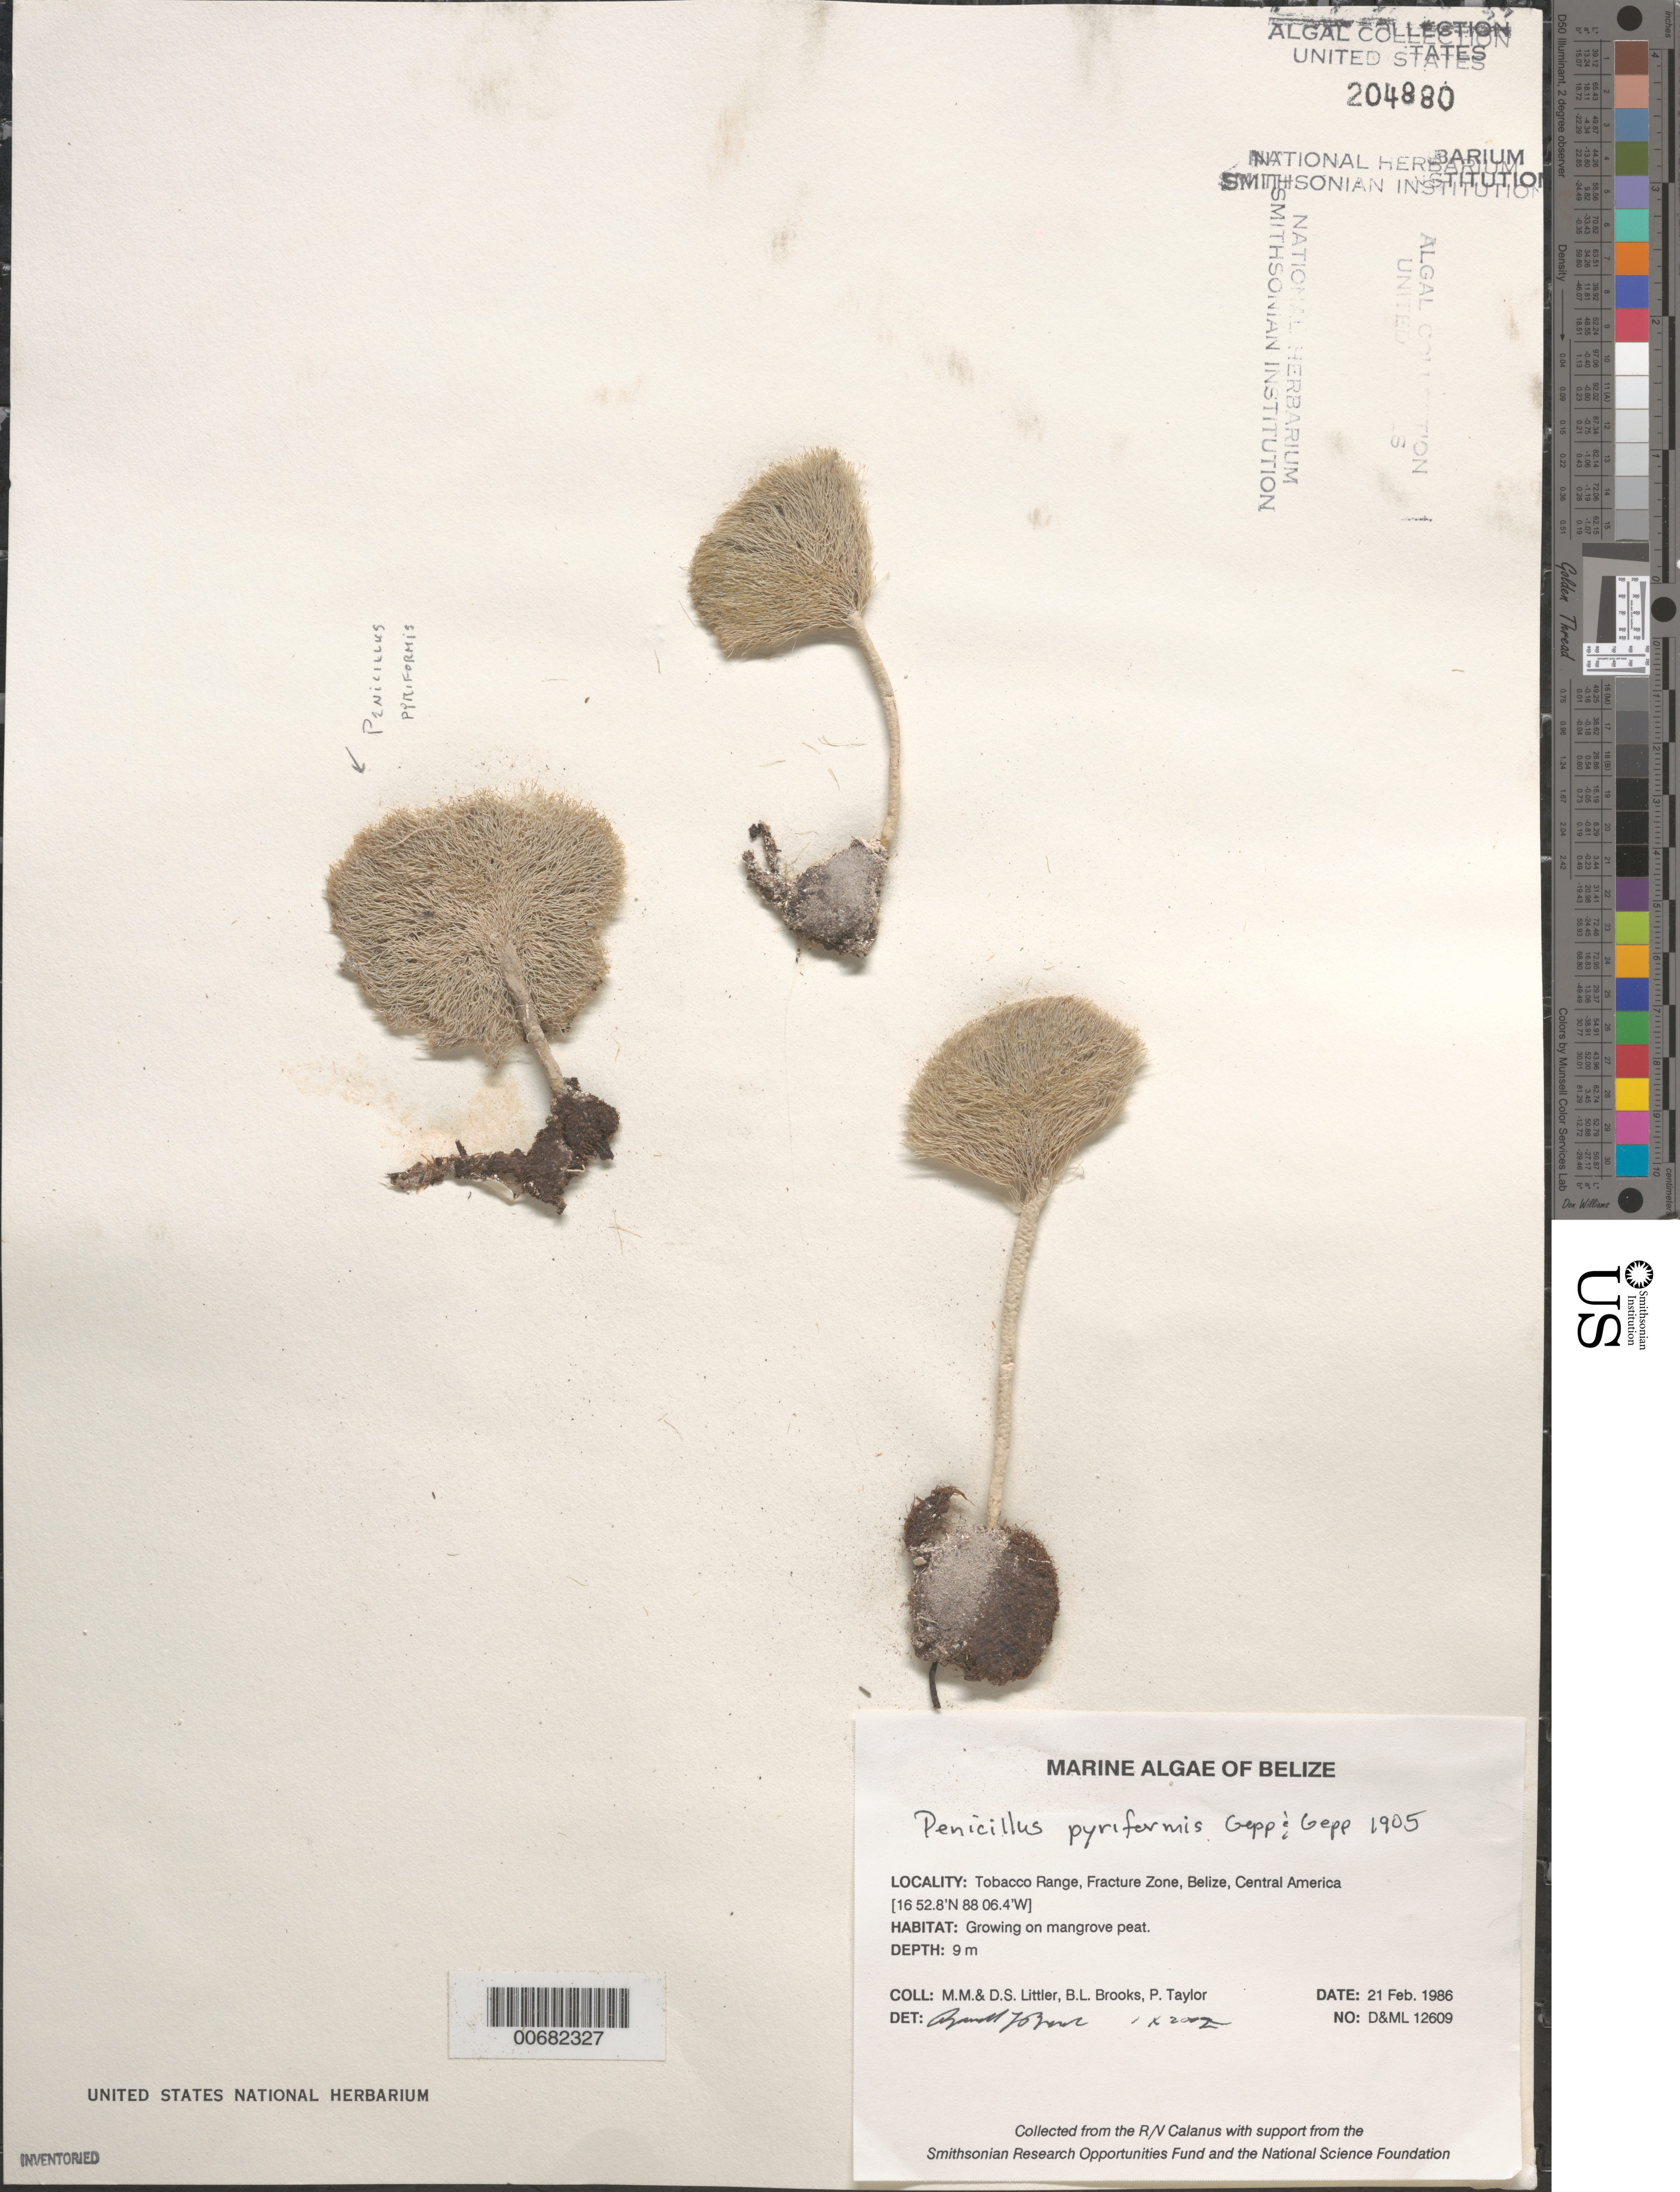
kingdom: Plantae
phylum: Chlorophyta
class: Ulvophyceae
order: Bryopsidales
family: Udoteaceae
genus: Penicillus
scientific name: Penicillus pyriformis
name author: A. Gepp & E. Gepp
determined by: Brooks, B. L., (BOT), Smithsonian Institution - National Museum of Natural History (UNITED STATES)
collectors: M. M. Littler, D. S. Littler, B. Brooks & P. R. Taylor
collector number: D&ML 12609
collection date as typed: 21 Feb 1986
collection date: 1986-02-21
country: Belize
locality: Tobacco Range, Fracture Zone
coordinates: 16 52.8' N, 88 06.4' W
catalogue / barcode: US 204880